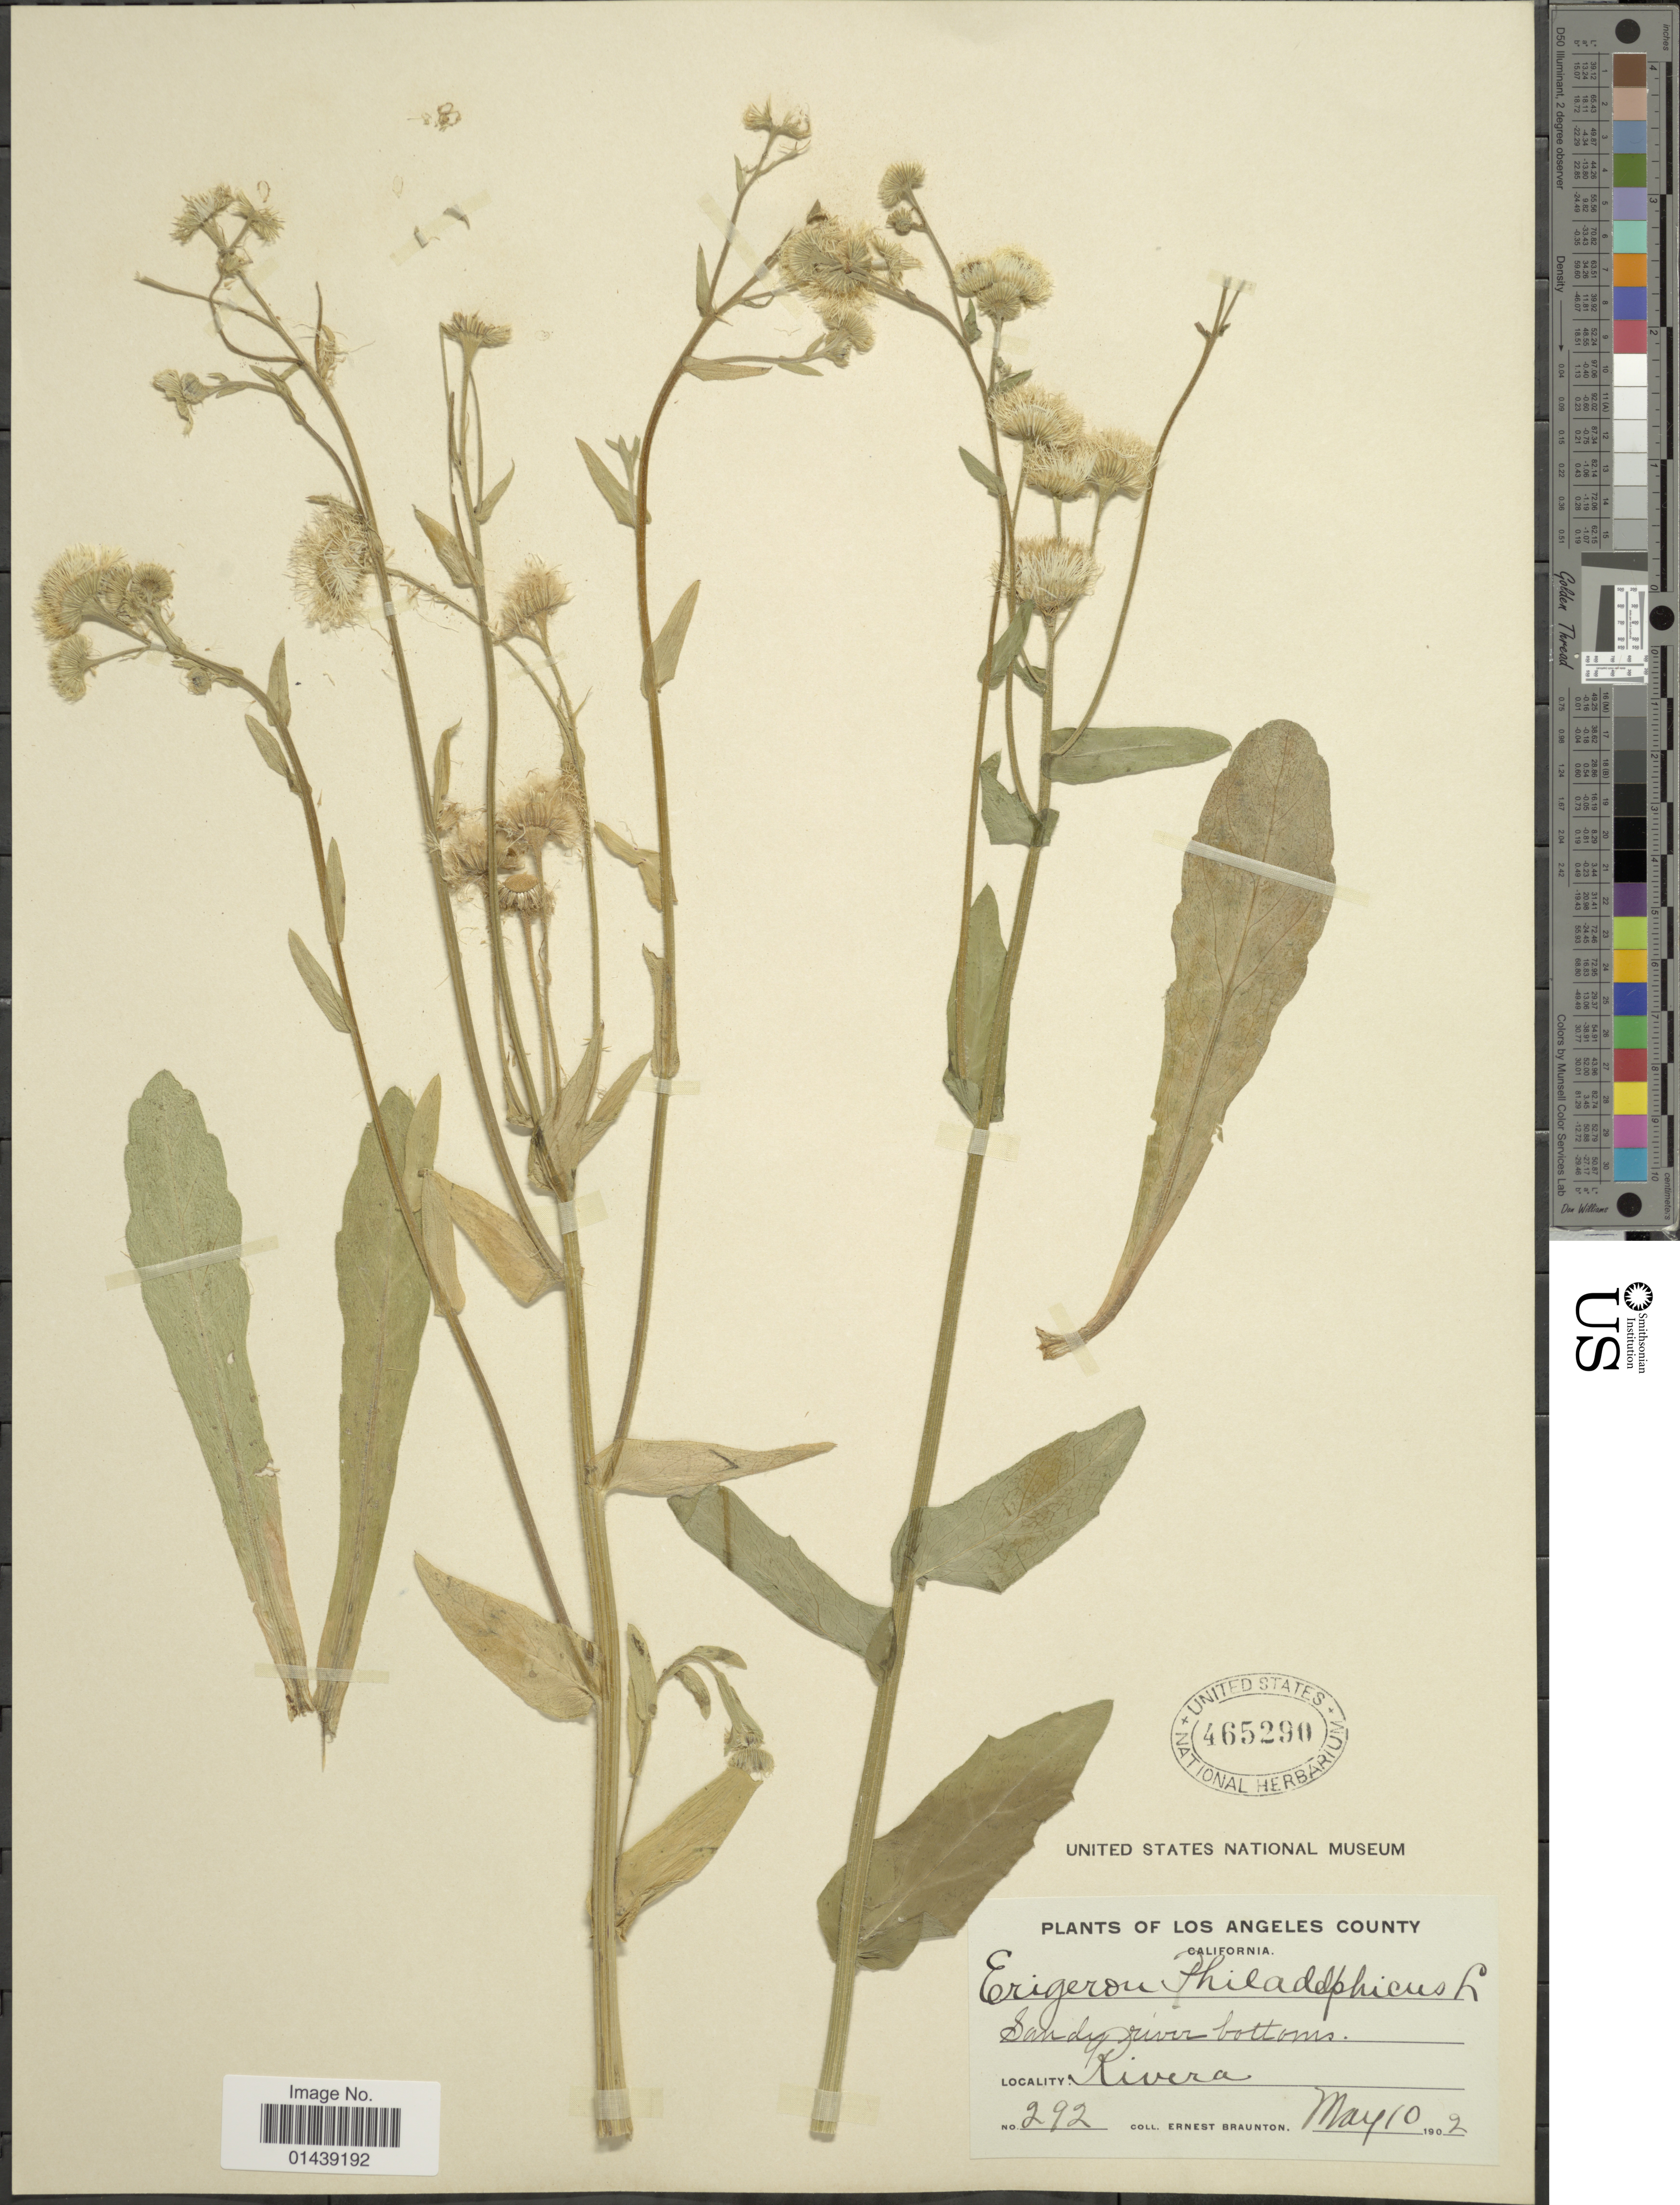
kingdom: Plantae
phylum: Tracheophyta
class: Magnoliopsida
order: Asterales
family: Asteraceae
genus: Erigeron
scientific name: Erigeron philadelphicus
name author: L.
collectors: E. Braunton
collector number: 292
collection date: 1902-05-10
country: United States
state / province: California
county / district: Los Angeles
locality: Los Angeles County. Rivera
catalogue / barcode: US 465290